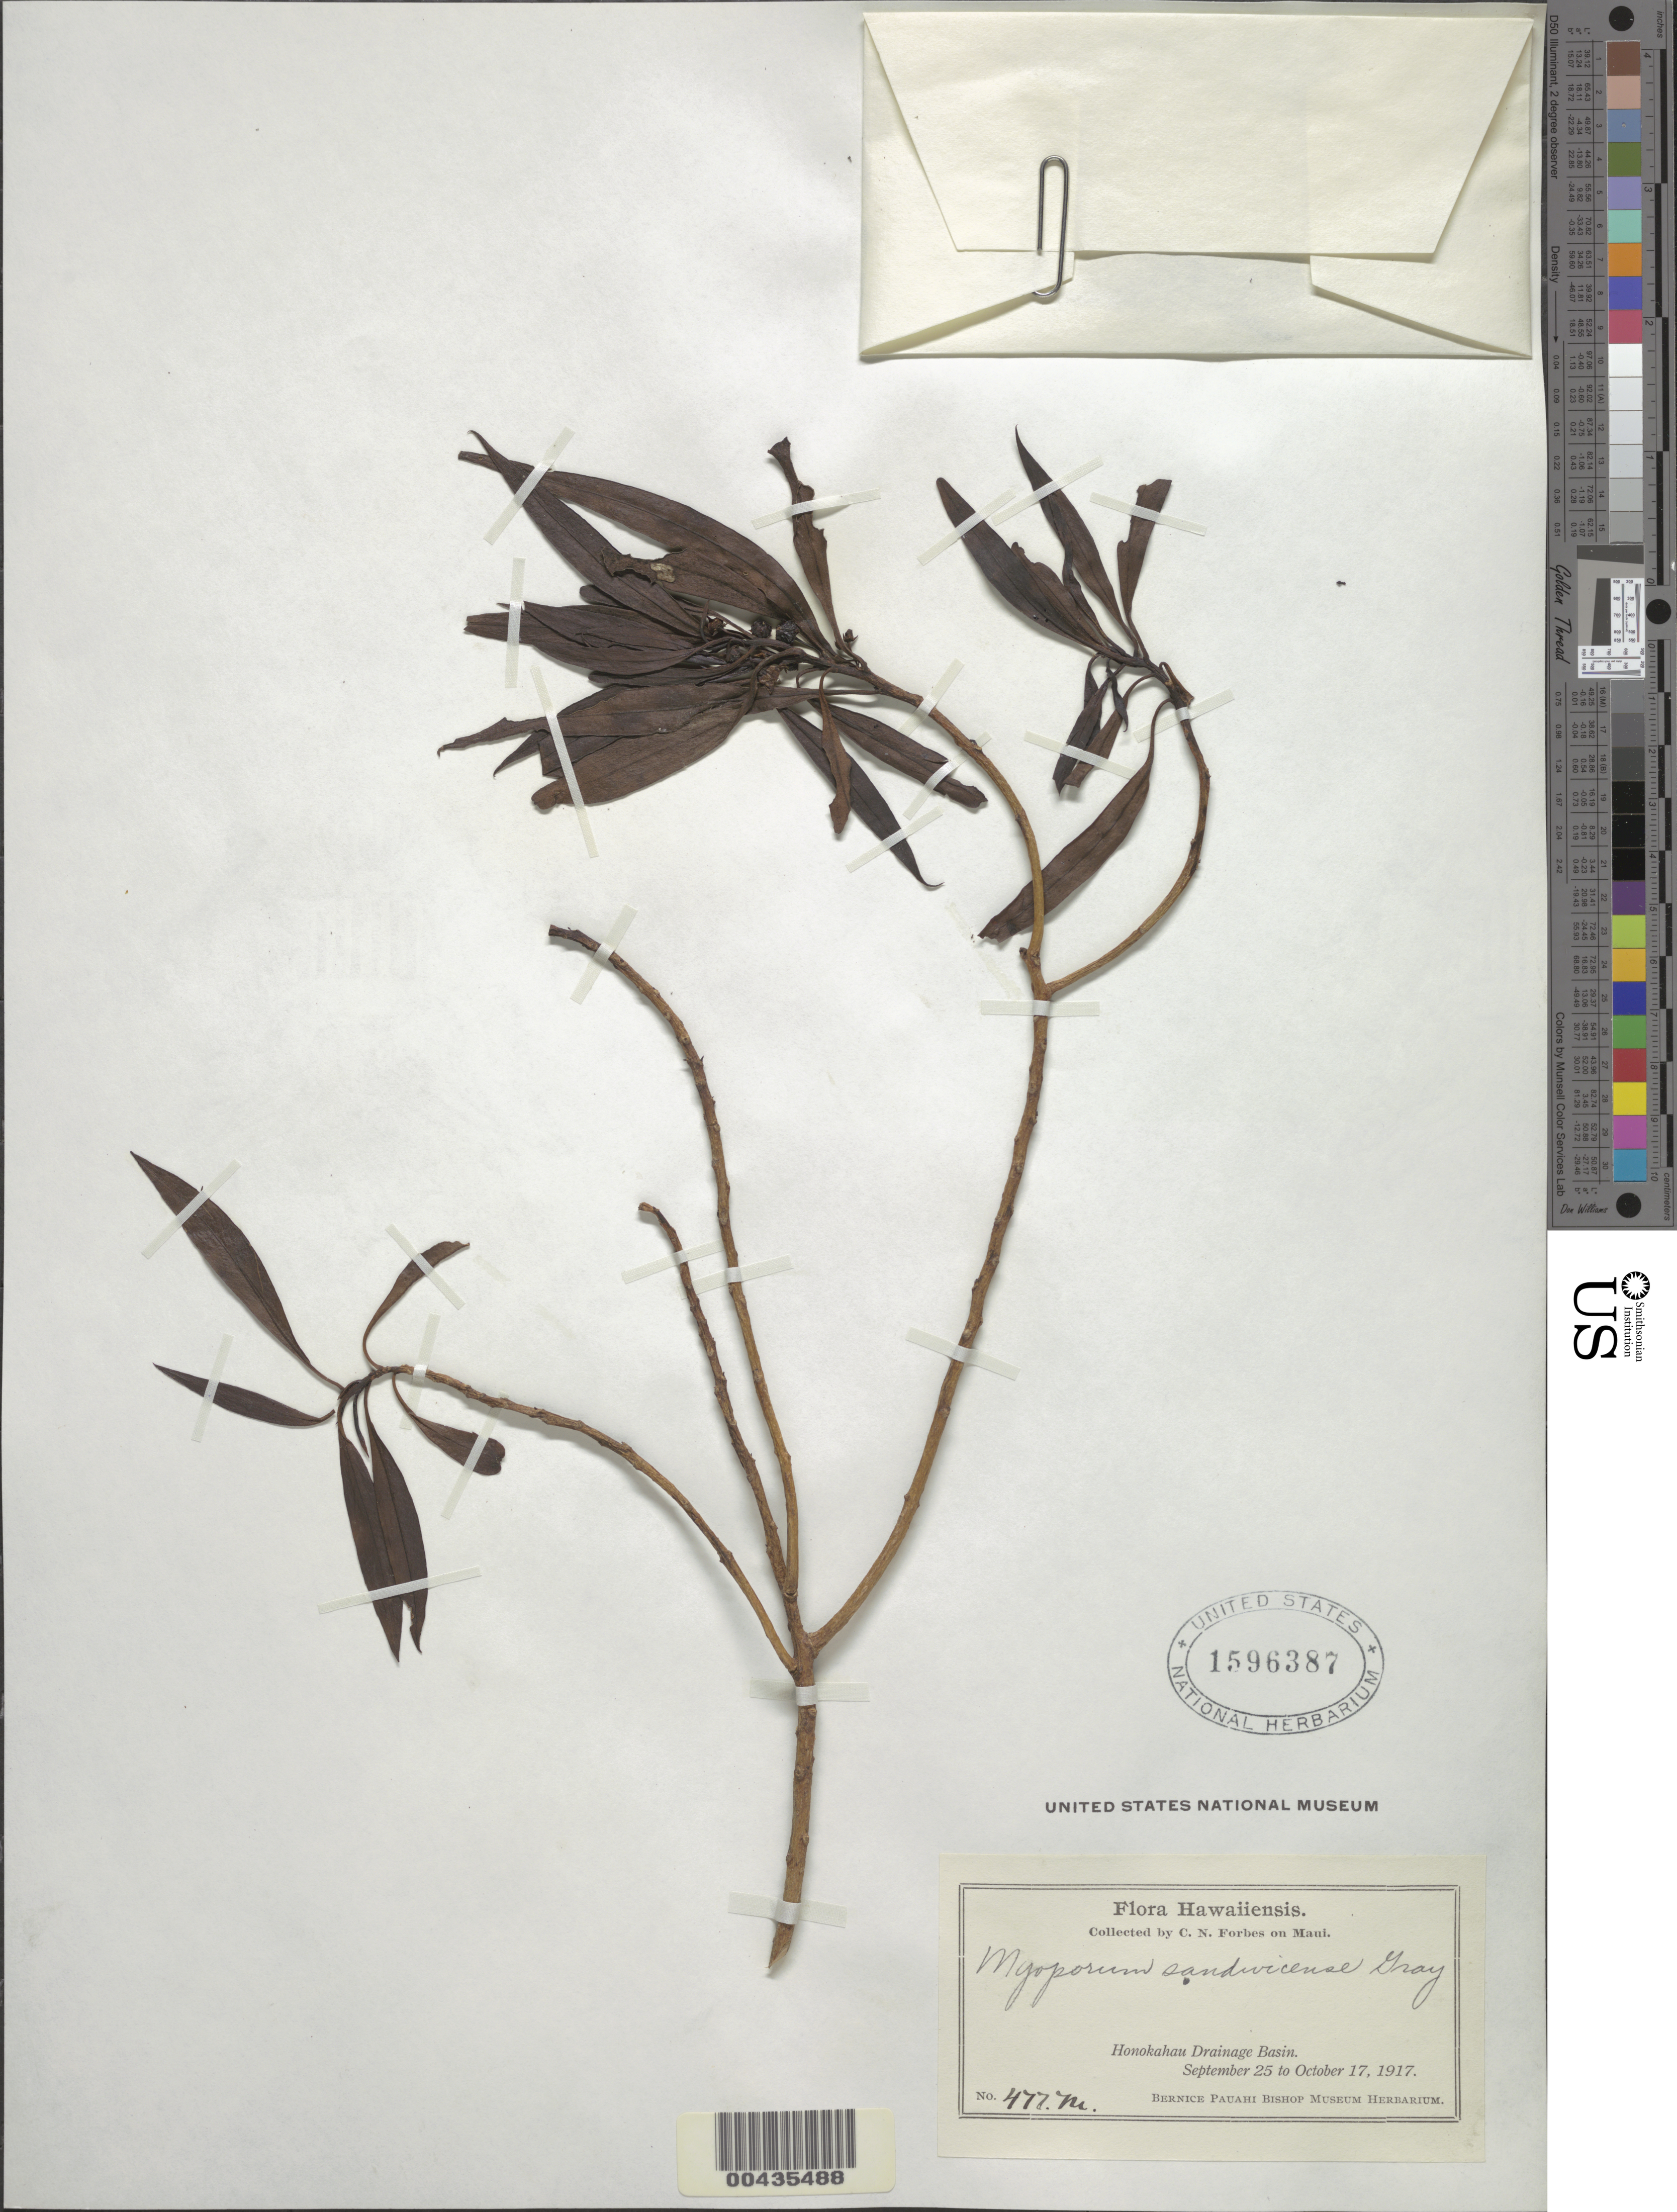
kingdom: Plantae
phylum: Tracheophyta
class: Magnoliopsida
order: Lamiales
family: Scrophulariaceae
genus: Myoporum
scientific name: Myoporum sandwicense subsp. sandwicense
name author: A. Gray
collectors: C. N. Forbes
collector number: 477.M.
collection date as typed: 25 Sep 1917 to 17 Oct 1917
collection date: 1917-09-25/1917-10-17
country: United States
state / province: Hawaii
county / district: Maui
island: Maui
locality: Honkahau Drainage Basin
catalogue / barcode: US 1596387